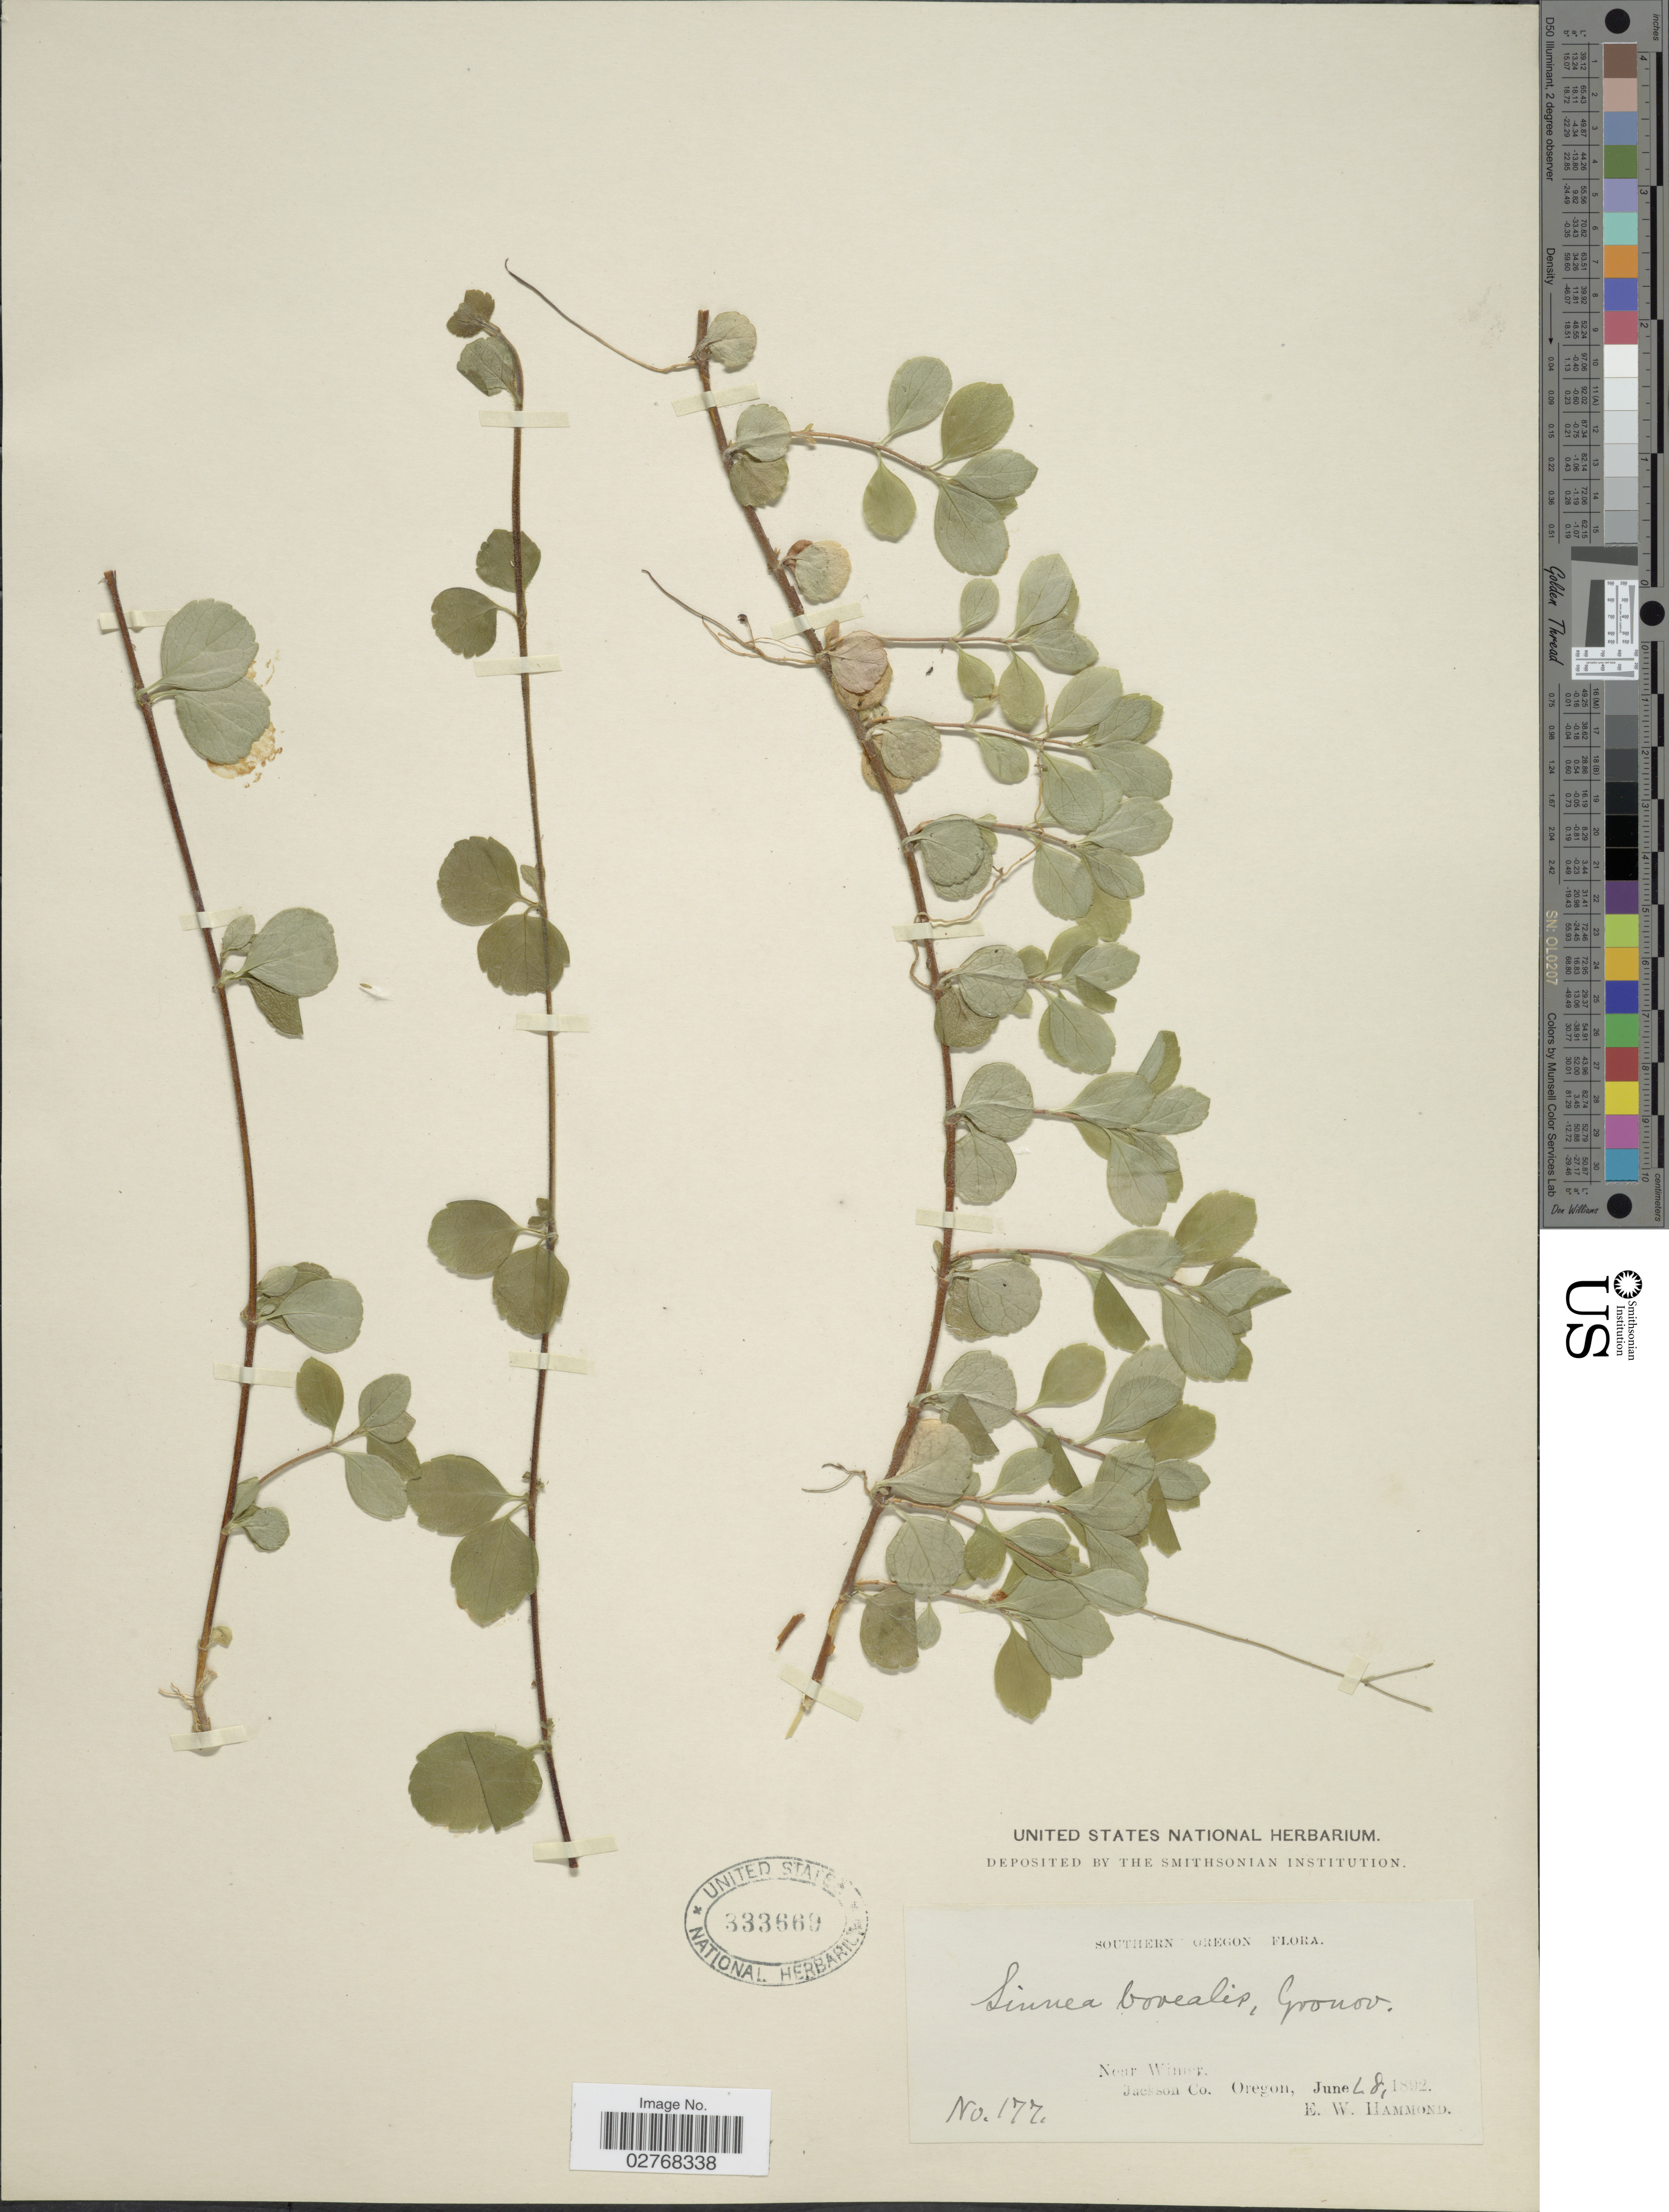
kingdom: Plantae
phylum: Tracheophyta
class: Magnoliopsida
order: Dipsacales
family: Caprifoliaceae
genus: Linnaea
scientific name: Linnaea borealis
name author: L.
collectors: E. Hammond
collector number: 177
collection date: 1892-06-28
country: United States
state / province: Oregon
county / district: Jackson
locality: Southern Oregon. Near Wimer. Jackson Co.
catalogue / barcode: US 333669